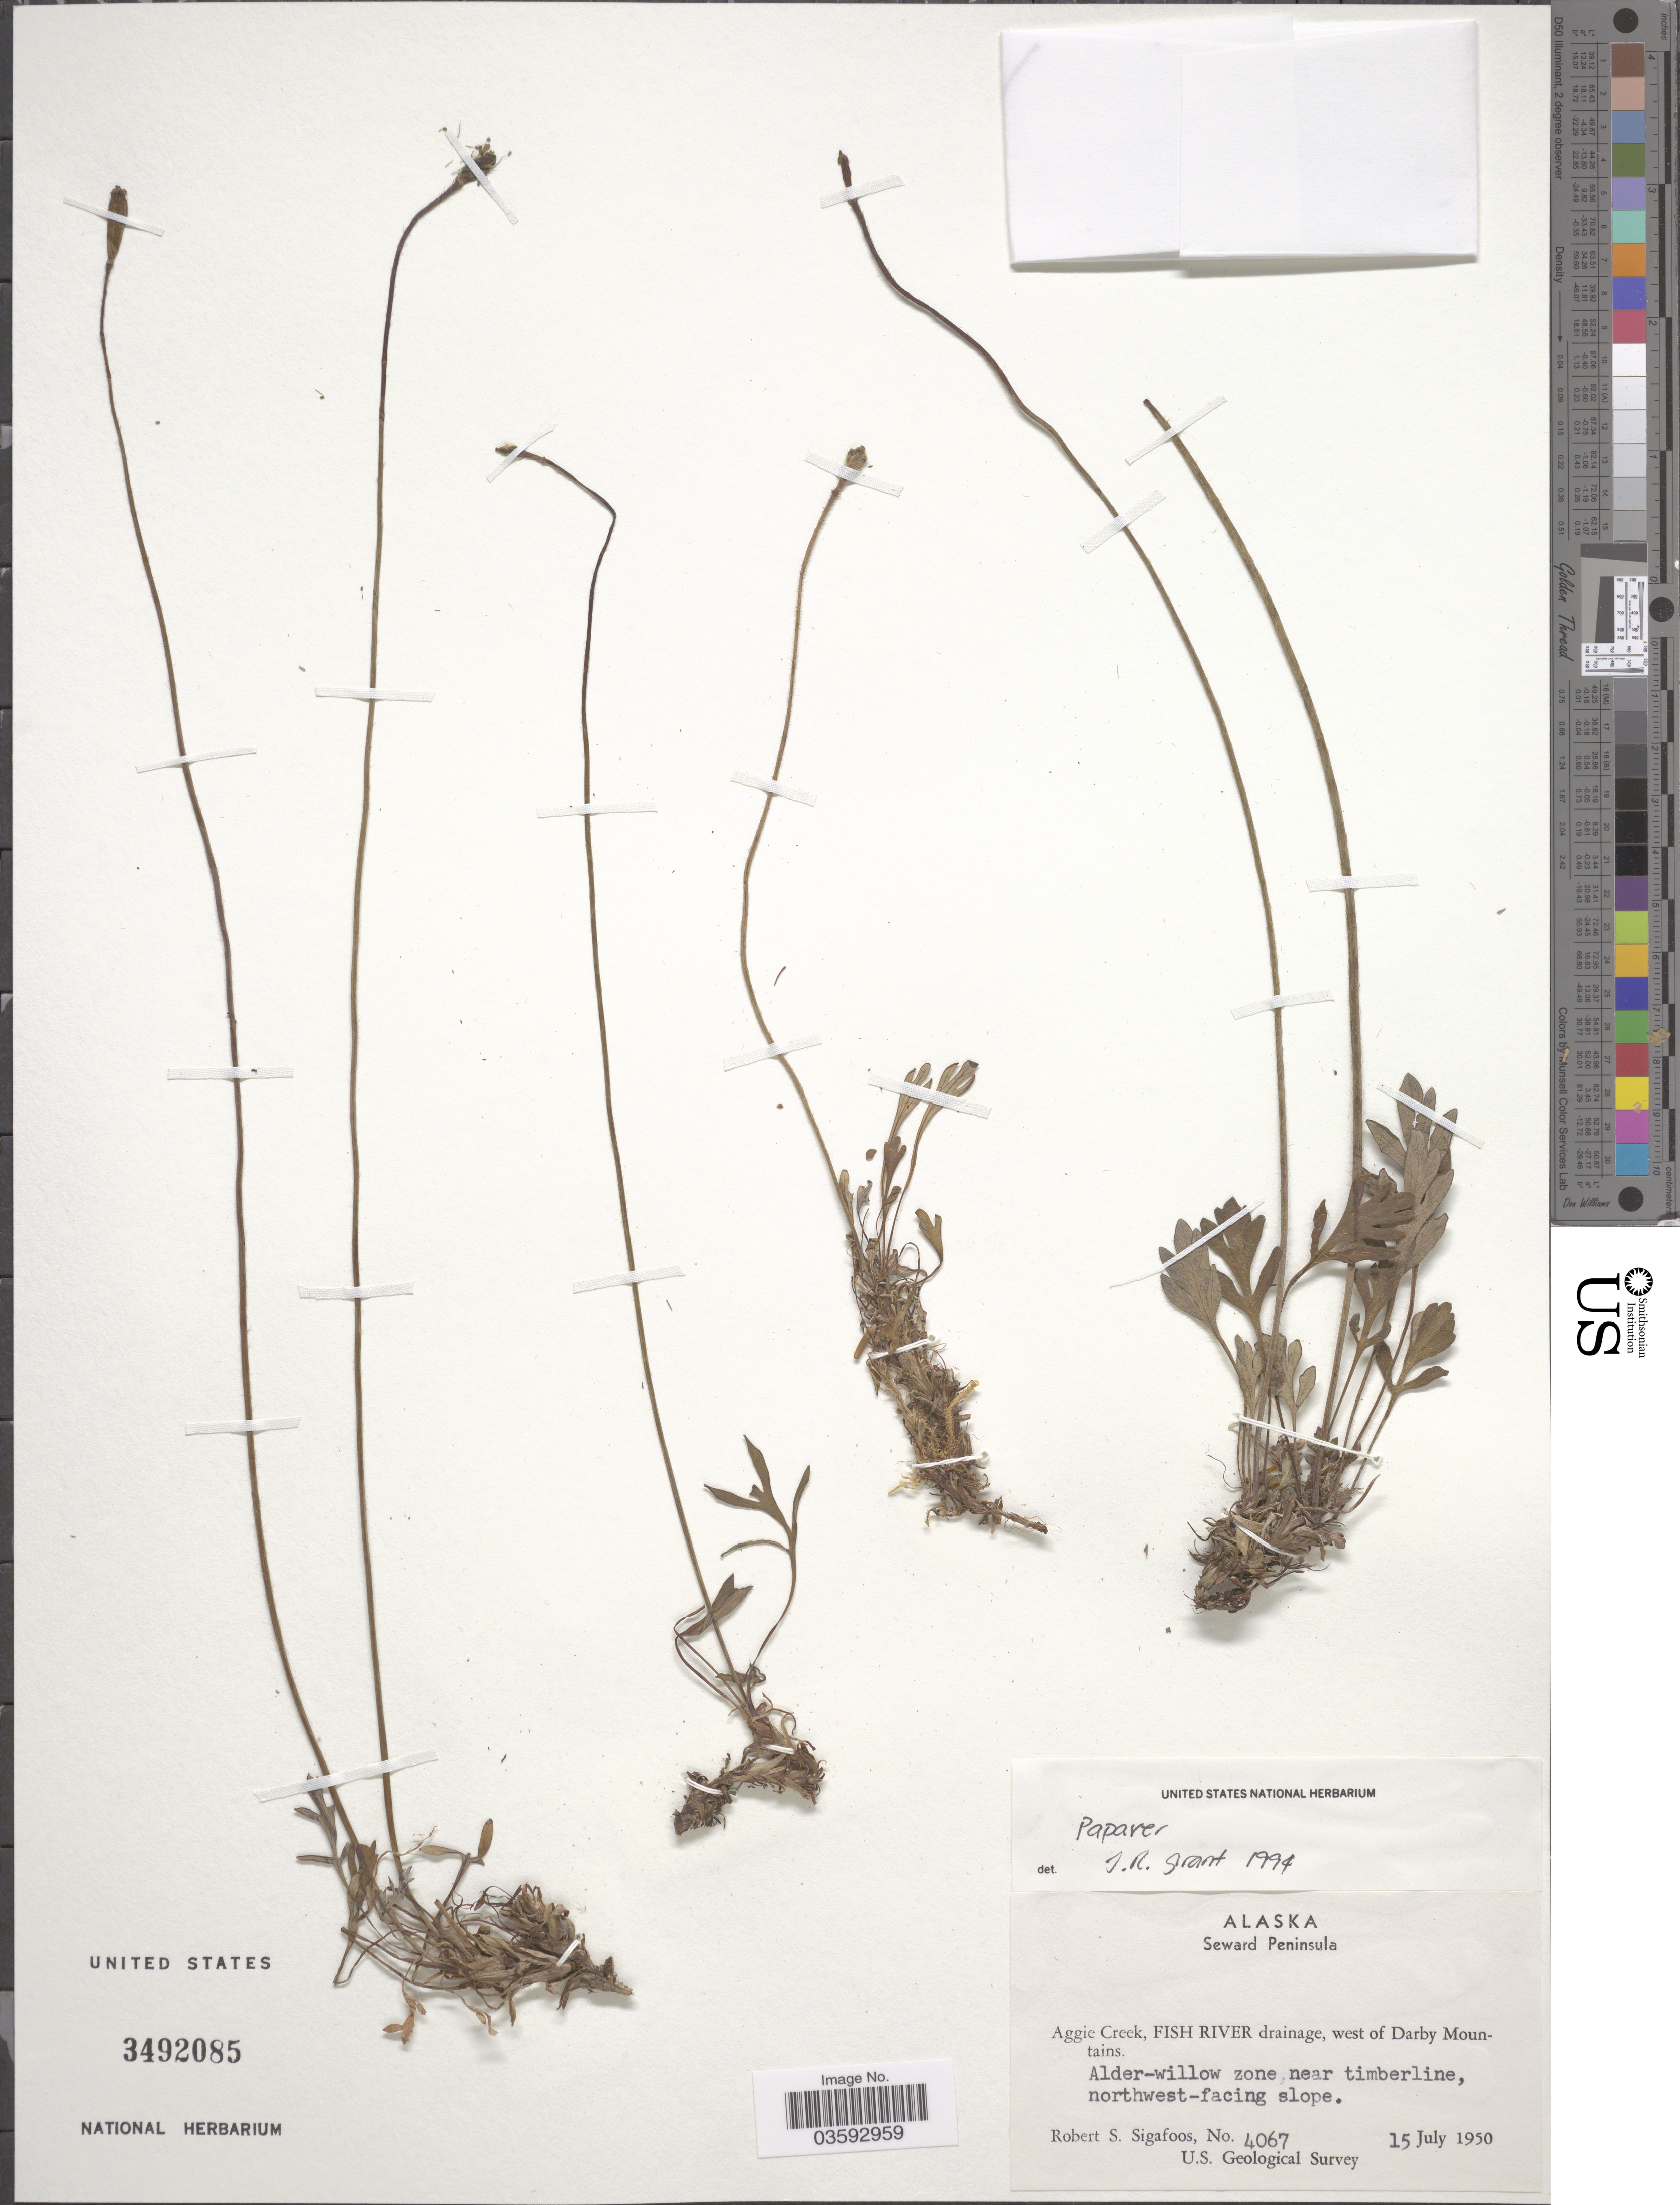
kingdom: Plantae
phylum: Tracheophyta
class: Magnoliopsida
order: Ranunculales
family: Papaveraceae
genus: Papaver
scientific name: Papaver sp.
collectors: R. Sigafoos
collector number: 4067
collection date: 1950-07-15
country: United States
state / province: Alaska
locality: Seward Peninsula. Aggie Creek, Fish River drainage, west of Darby Mountains.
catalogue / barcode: US 3492085